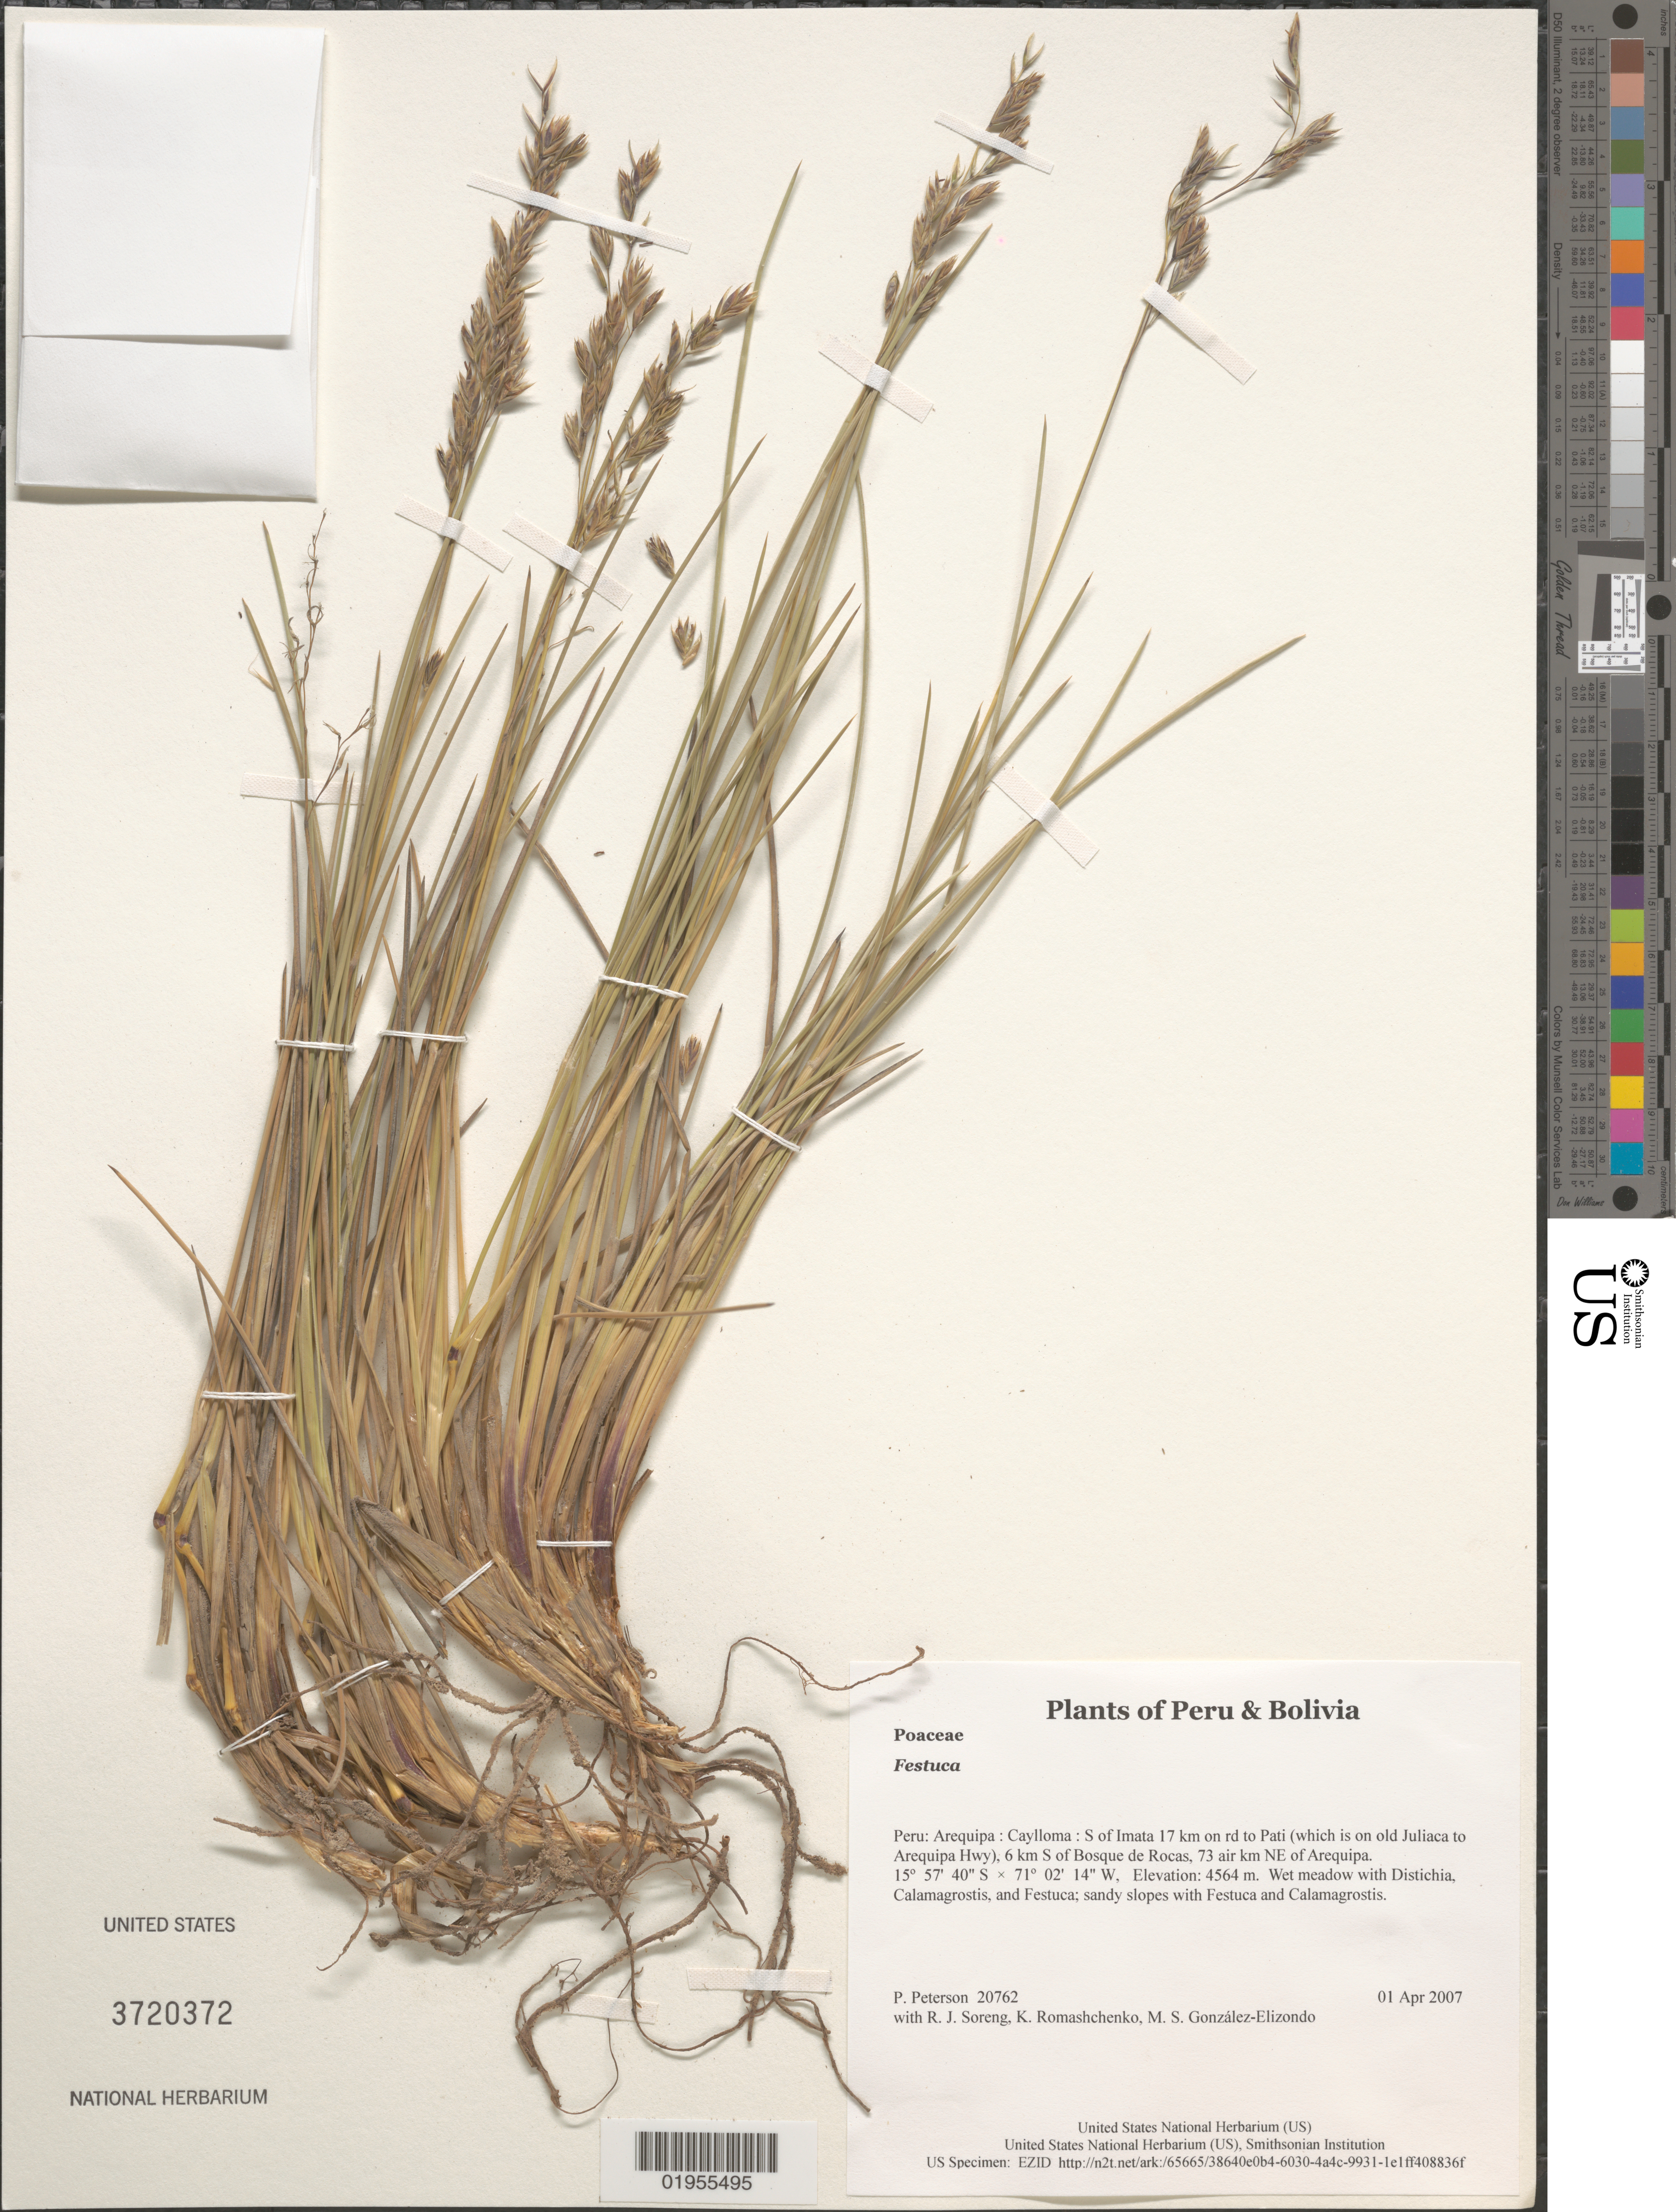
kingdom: Plantae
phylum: Tracheophyta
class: Liliopsida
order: Poales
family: Poaceae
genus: Festuca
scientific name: Festuca sp.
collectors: P. M. Peterson, R. J. Soreng, K. Romashchenko & M. S. González-Elizondo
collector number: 20762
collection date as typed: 01 Apr 2007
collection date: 2007-04-01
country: Peru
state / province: Arequipa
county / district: Caylloma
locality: S of Imata 17 km on rd to Pati (which is on old Juliaca to Arequipa Hwy), 6 km S of Bosque de Rocas, 73 air km NE of Arequipa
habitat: Wet meadow with Distichia, Calamagrostis, and Festuca; sandy slopes with Festuca and Calamagrostis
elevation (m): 4564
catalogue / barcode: US 3720372